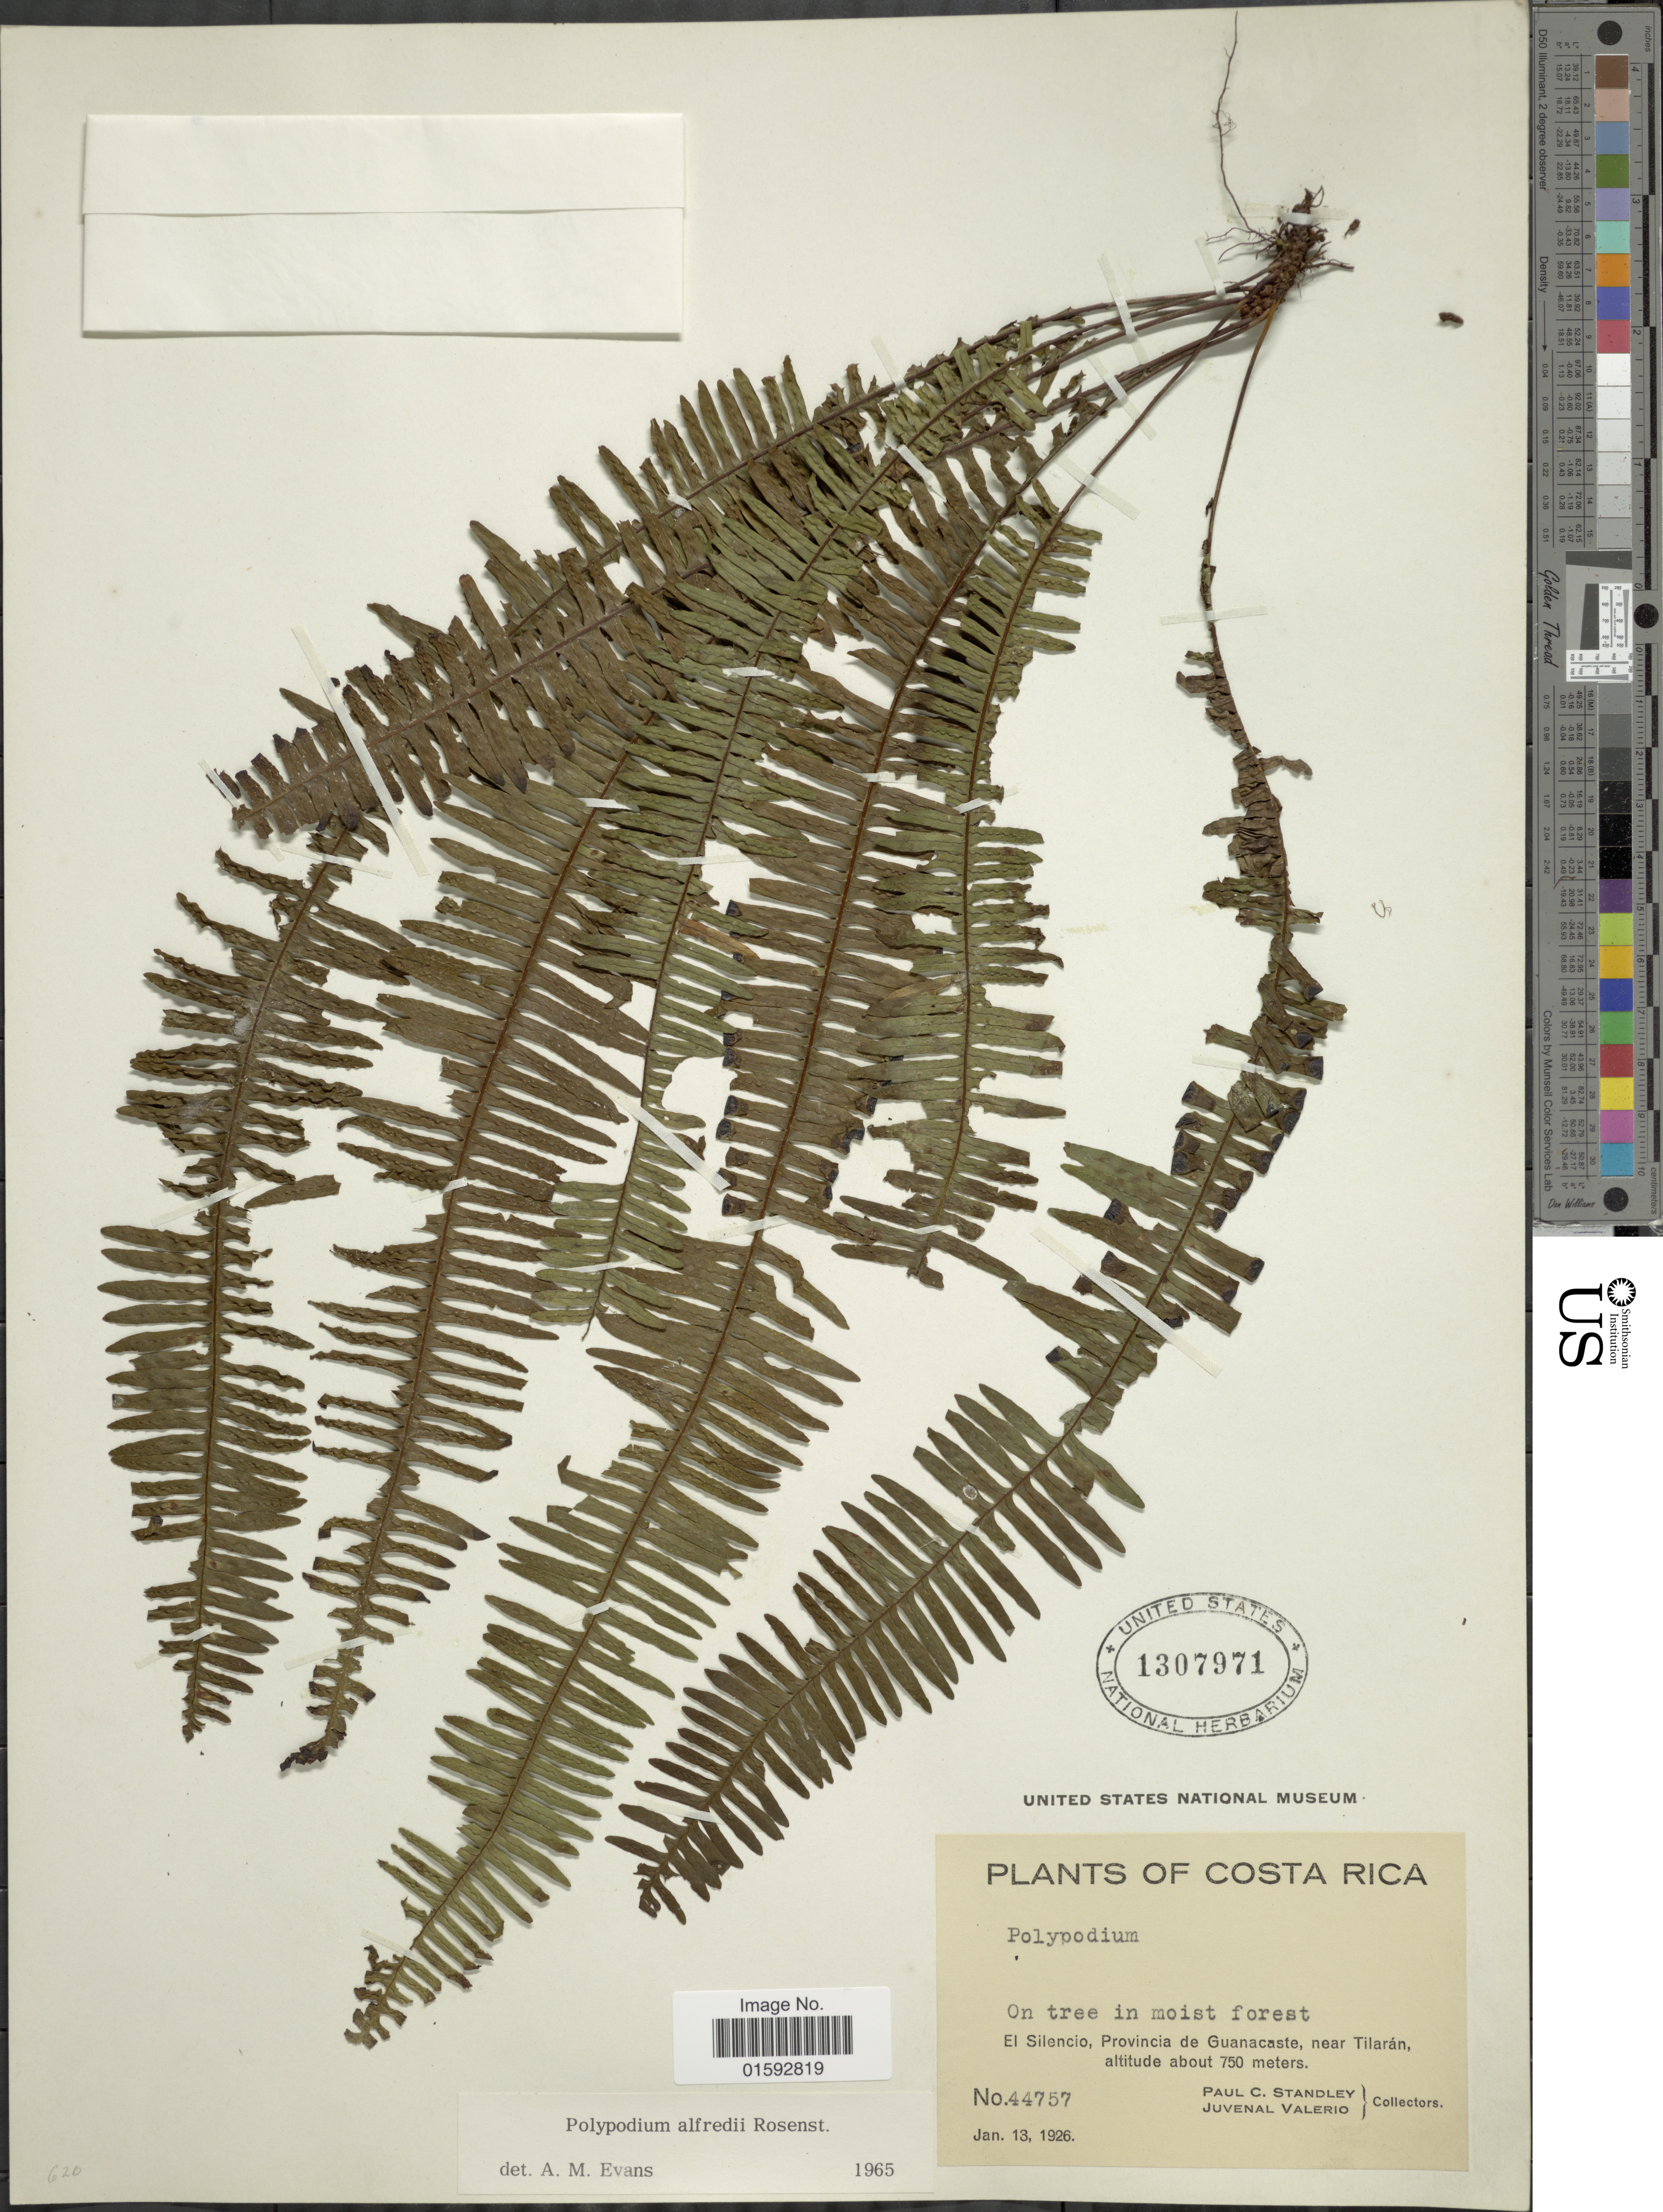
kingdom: Plantae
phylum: Tracheophyta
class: Polypodiopsida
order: Polypodiales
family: Polypodiaceae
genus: Pecluma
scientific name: Pecluma alfredii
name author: (Rosenst.) M.G. Price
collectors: P. C. Standley & J. Valerio R.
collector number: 44757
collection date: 1926-01-13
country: Costa Rica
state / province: Guanacaste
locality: El Silencio, near Tilarán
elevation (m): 750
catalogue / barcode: US 1307971